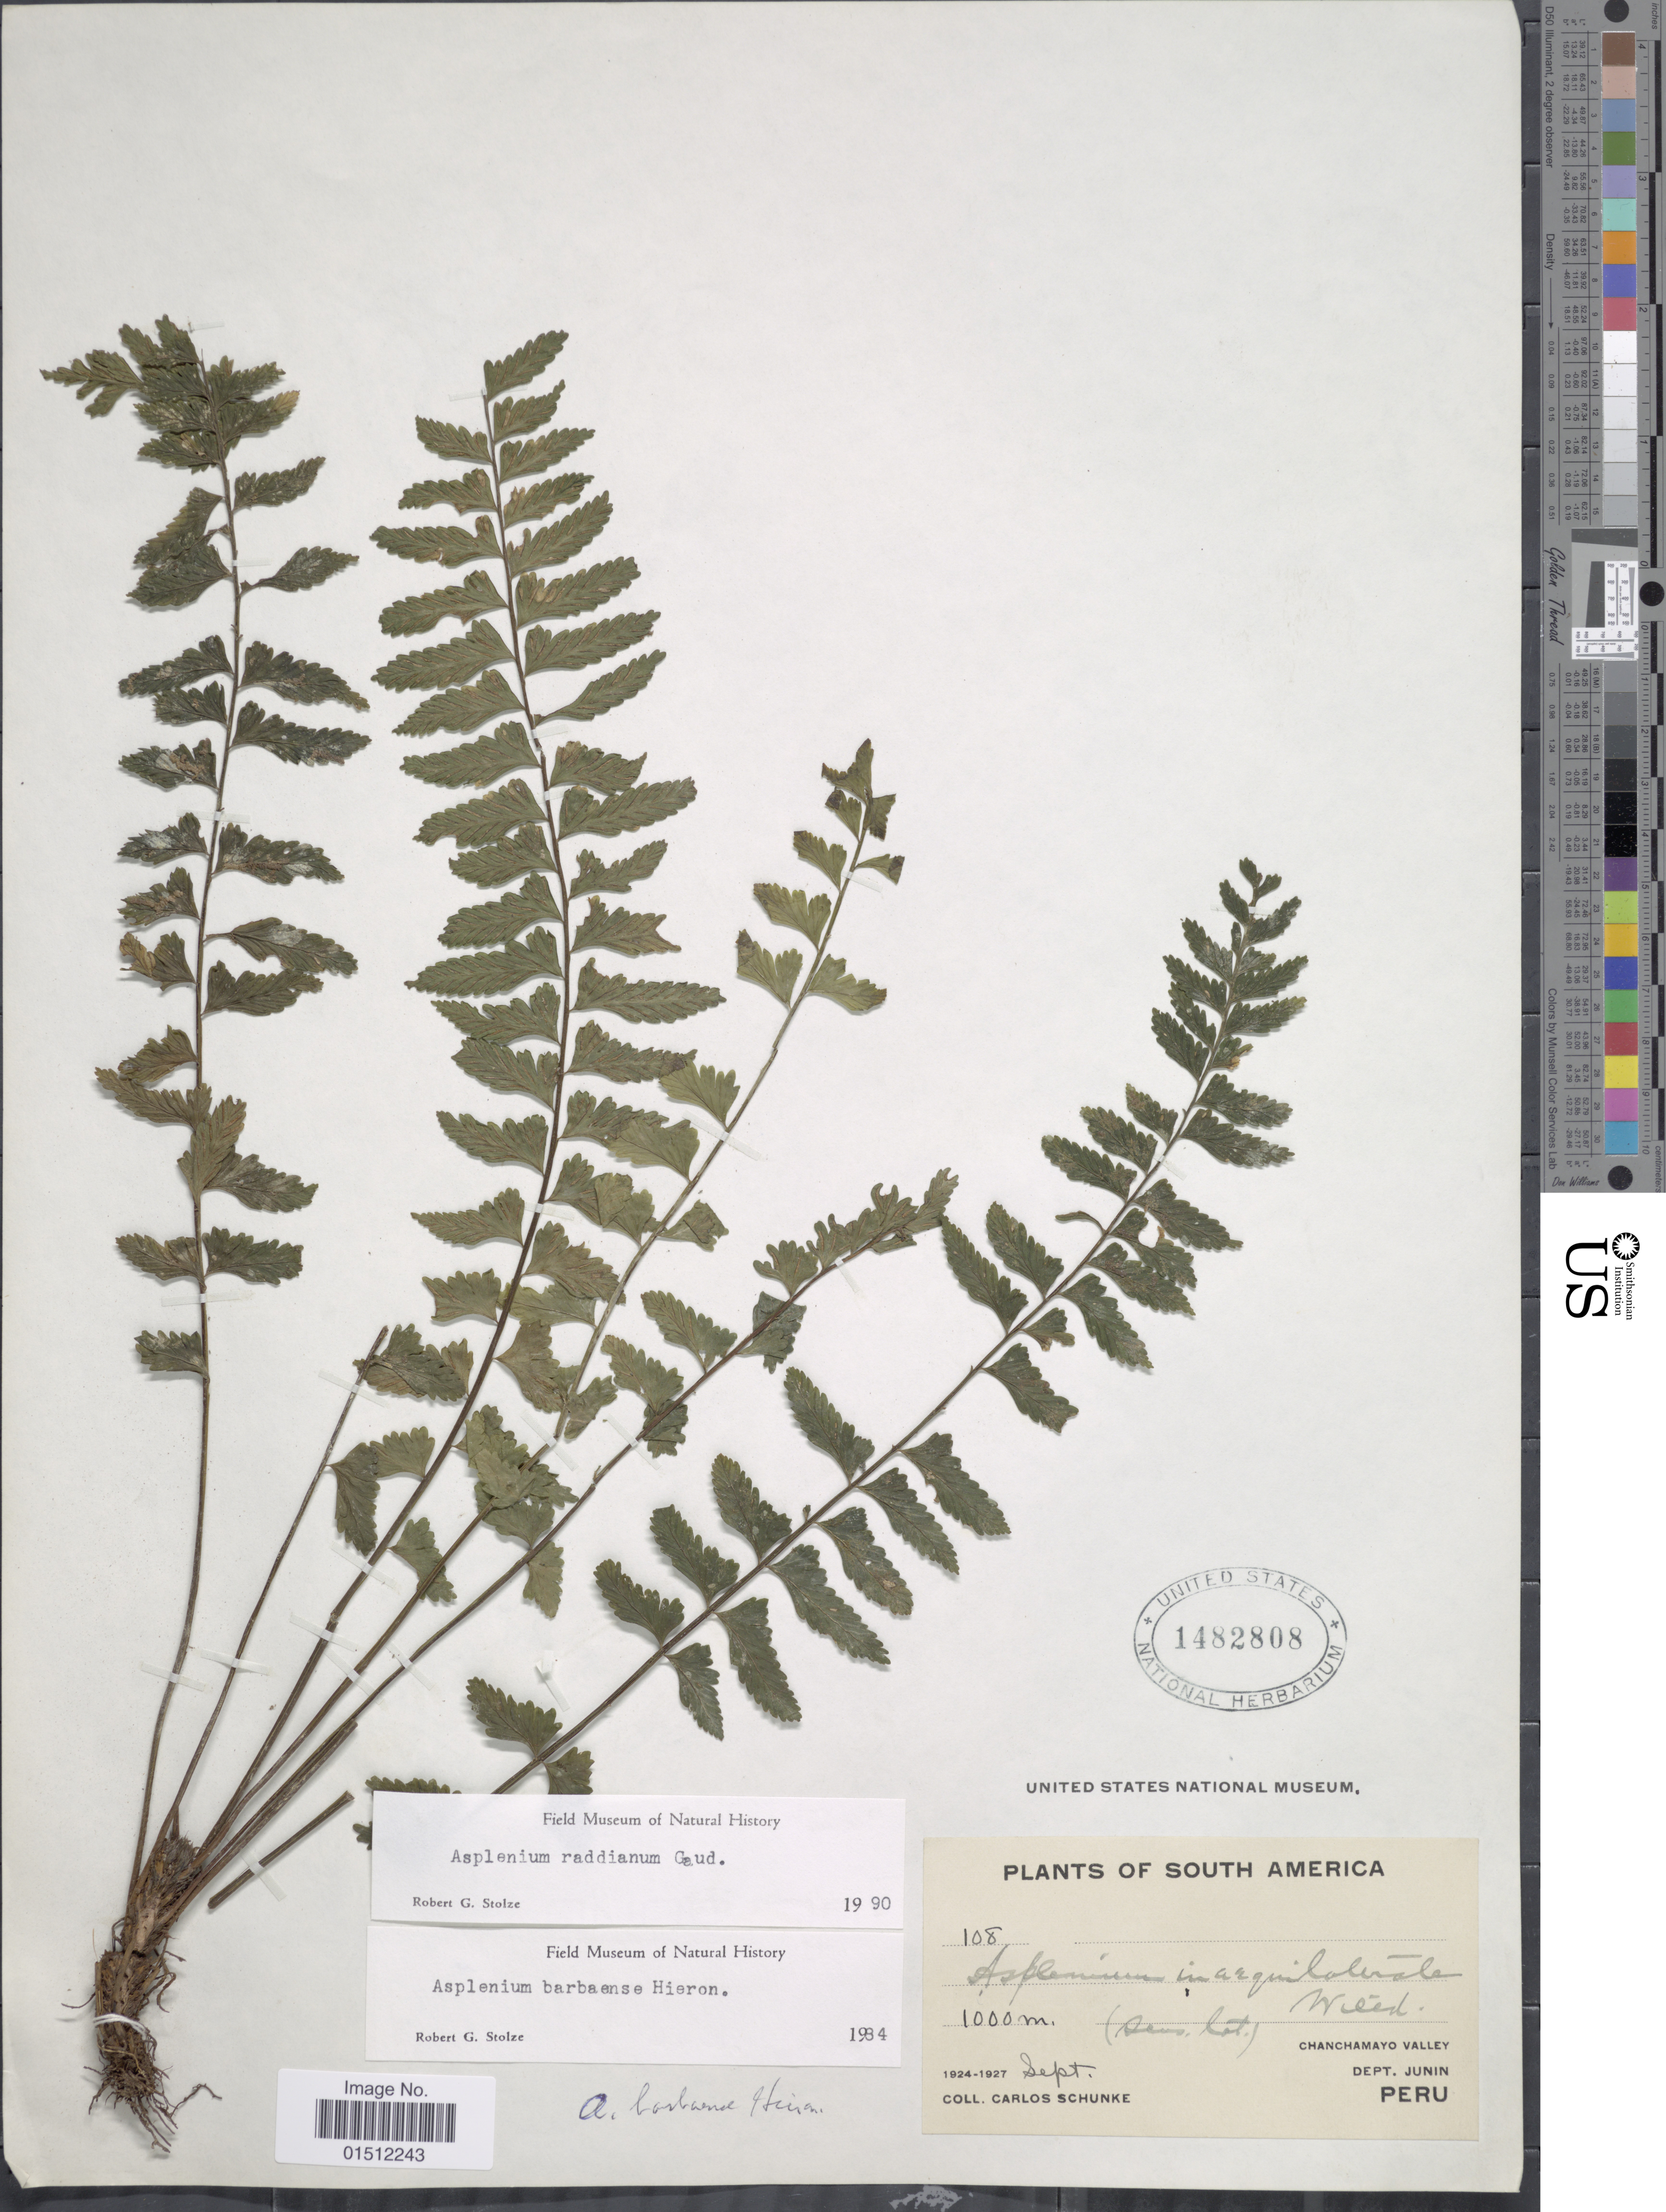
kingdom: Plantae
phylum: Tracheophyta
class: Polypodiopsida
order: Polypodiales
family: Aspleniaceae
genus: Asplenium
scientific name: Asplenium raddianum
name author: Gaudich.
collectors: C. Schunke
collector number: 108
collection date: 1924-09/1927-09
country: Peru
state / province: Junín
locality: Chanchamayo Valley, Dept. Junin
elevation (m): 1000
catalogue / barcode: US 1482808